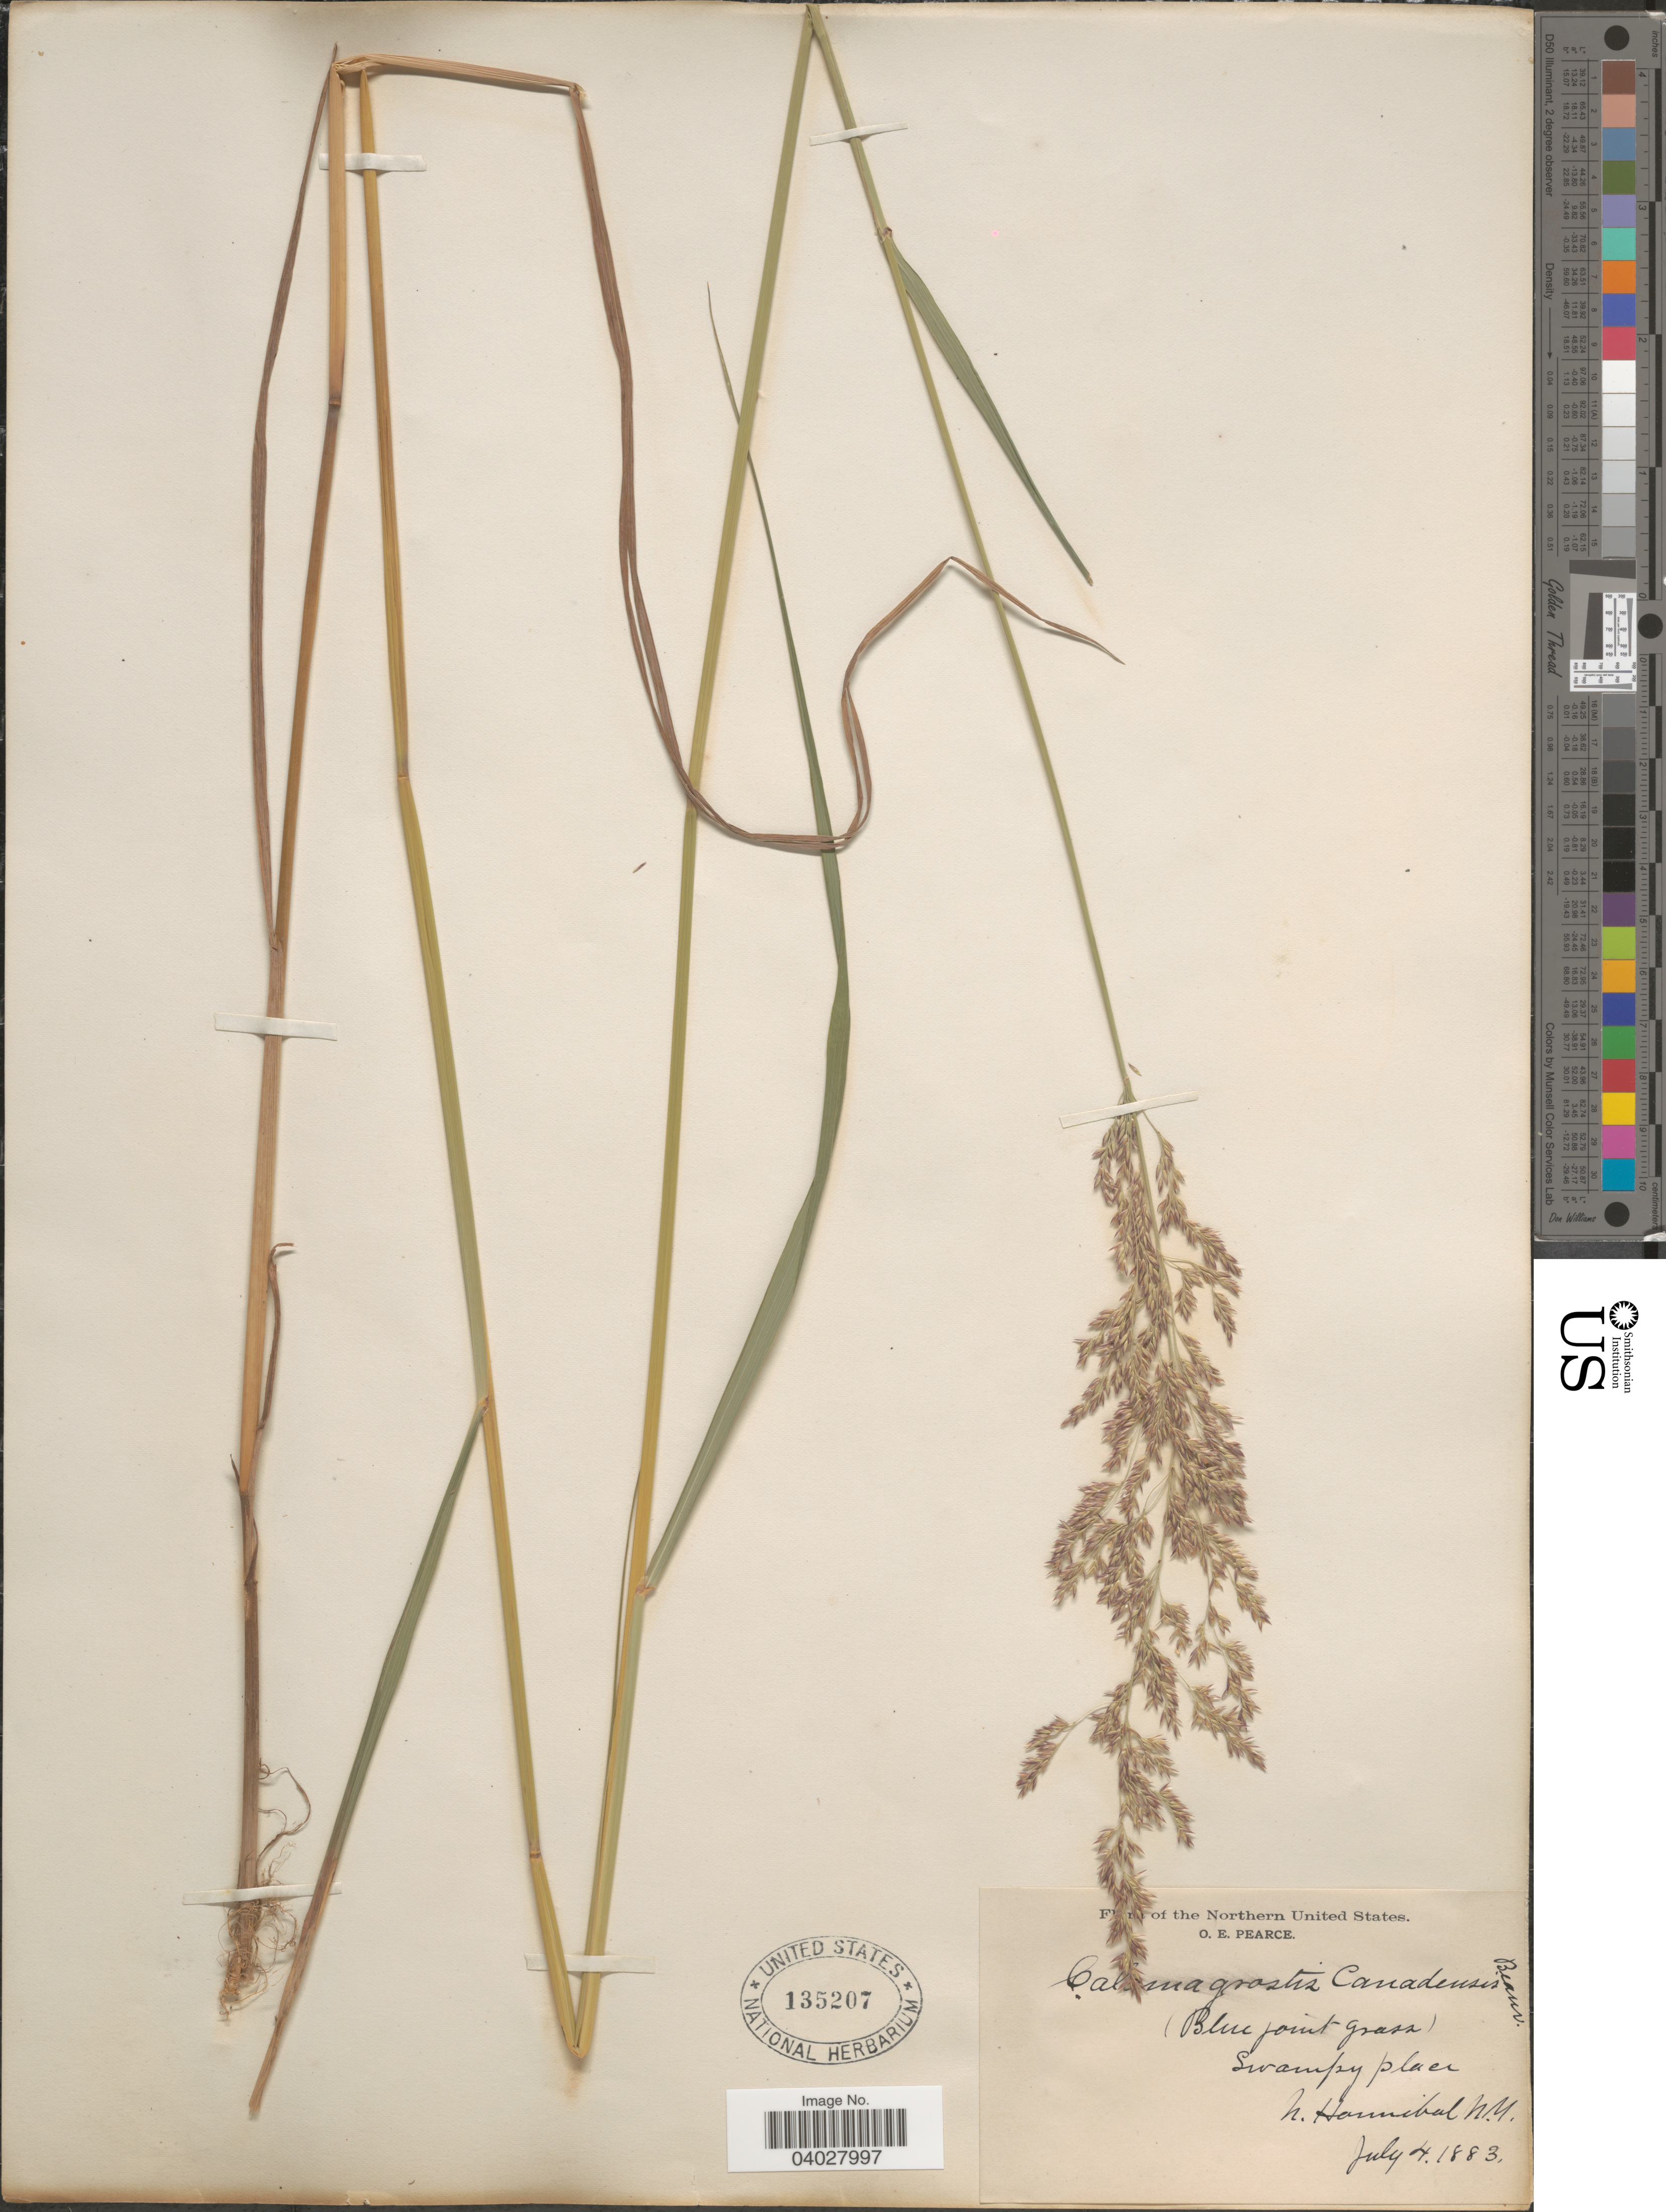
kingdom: Plantae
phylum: Tracheophyta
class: Liliopsida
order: Poales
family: Poaceae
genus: Calamagrostis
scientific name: Calamagrostis canadensis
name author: (Michx.) P. Beauv.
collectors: O. E. Pearce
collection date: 1883-07-04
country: United States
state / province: New York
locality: Northern United States. N. Hannibal.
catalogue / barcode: US 135207